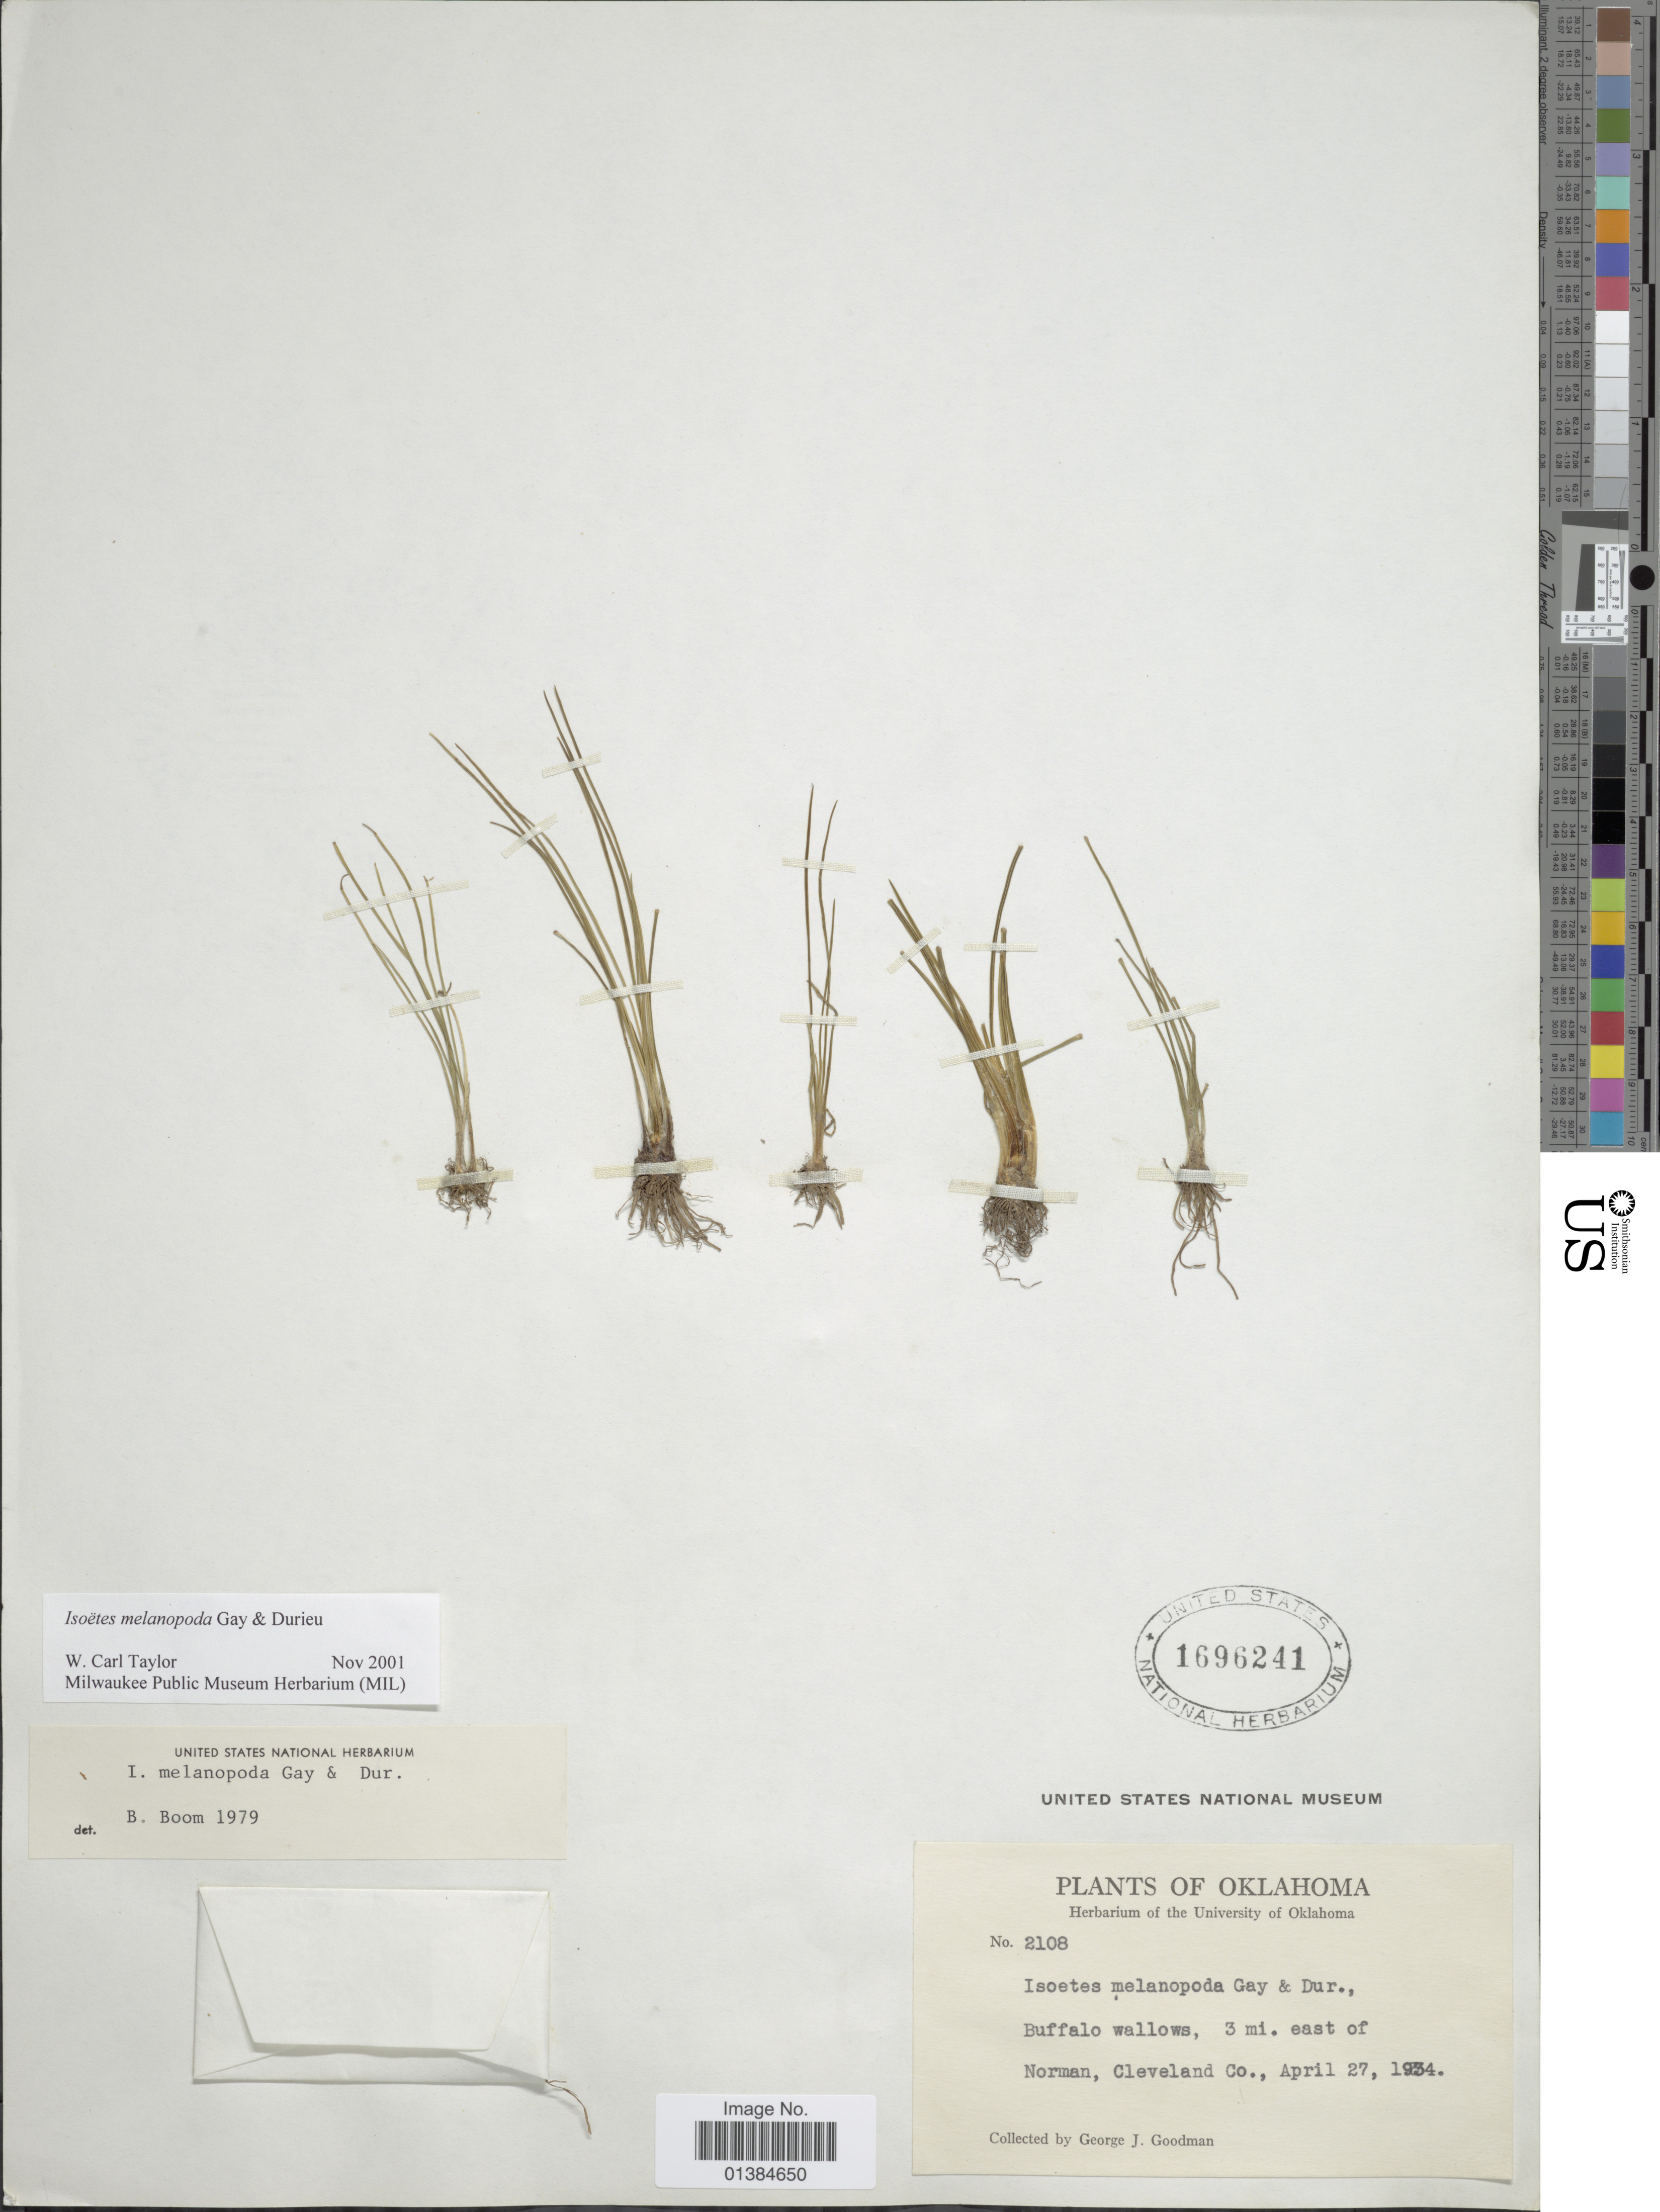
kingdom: Plantae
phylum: Tracheophyta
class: Lycopodiopsida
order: Isoetales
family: Isoetaceae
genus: Isoetes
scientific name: Isoetes melanopoda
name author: J. Gay & Durieu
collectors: G. J. Goodman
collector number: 2108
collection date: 1934-04-27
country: United States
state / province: Oklahoma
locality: Buffalo wallows, 3 mi. east of Norman, Cleveland Co.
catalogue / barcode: US 1696241